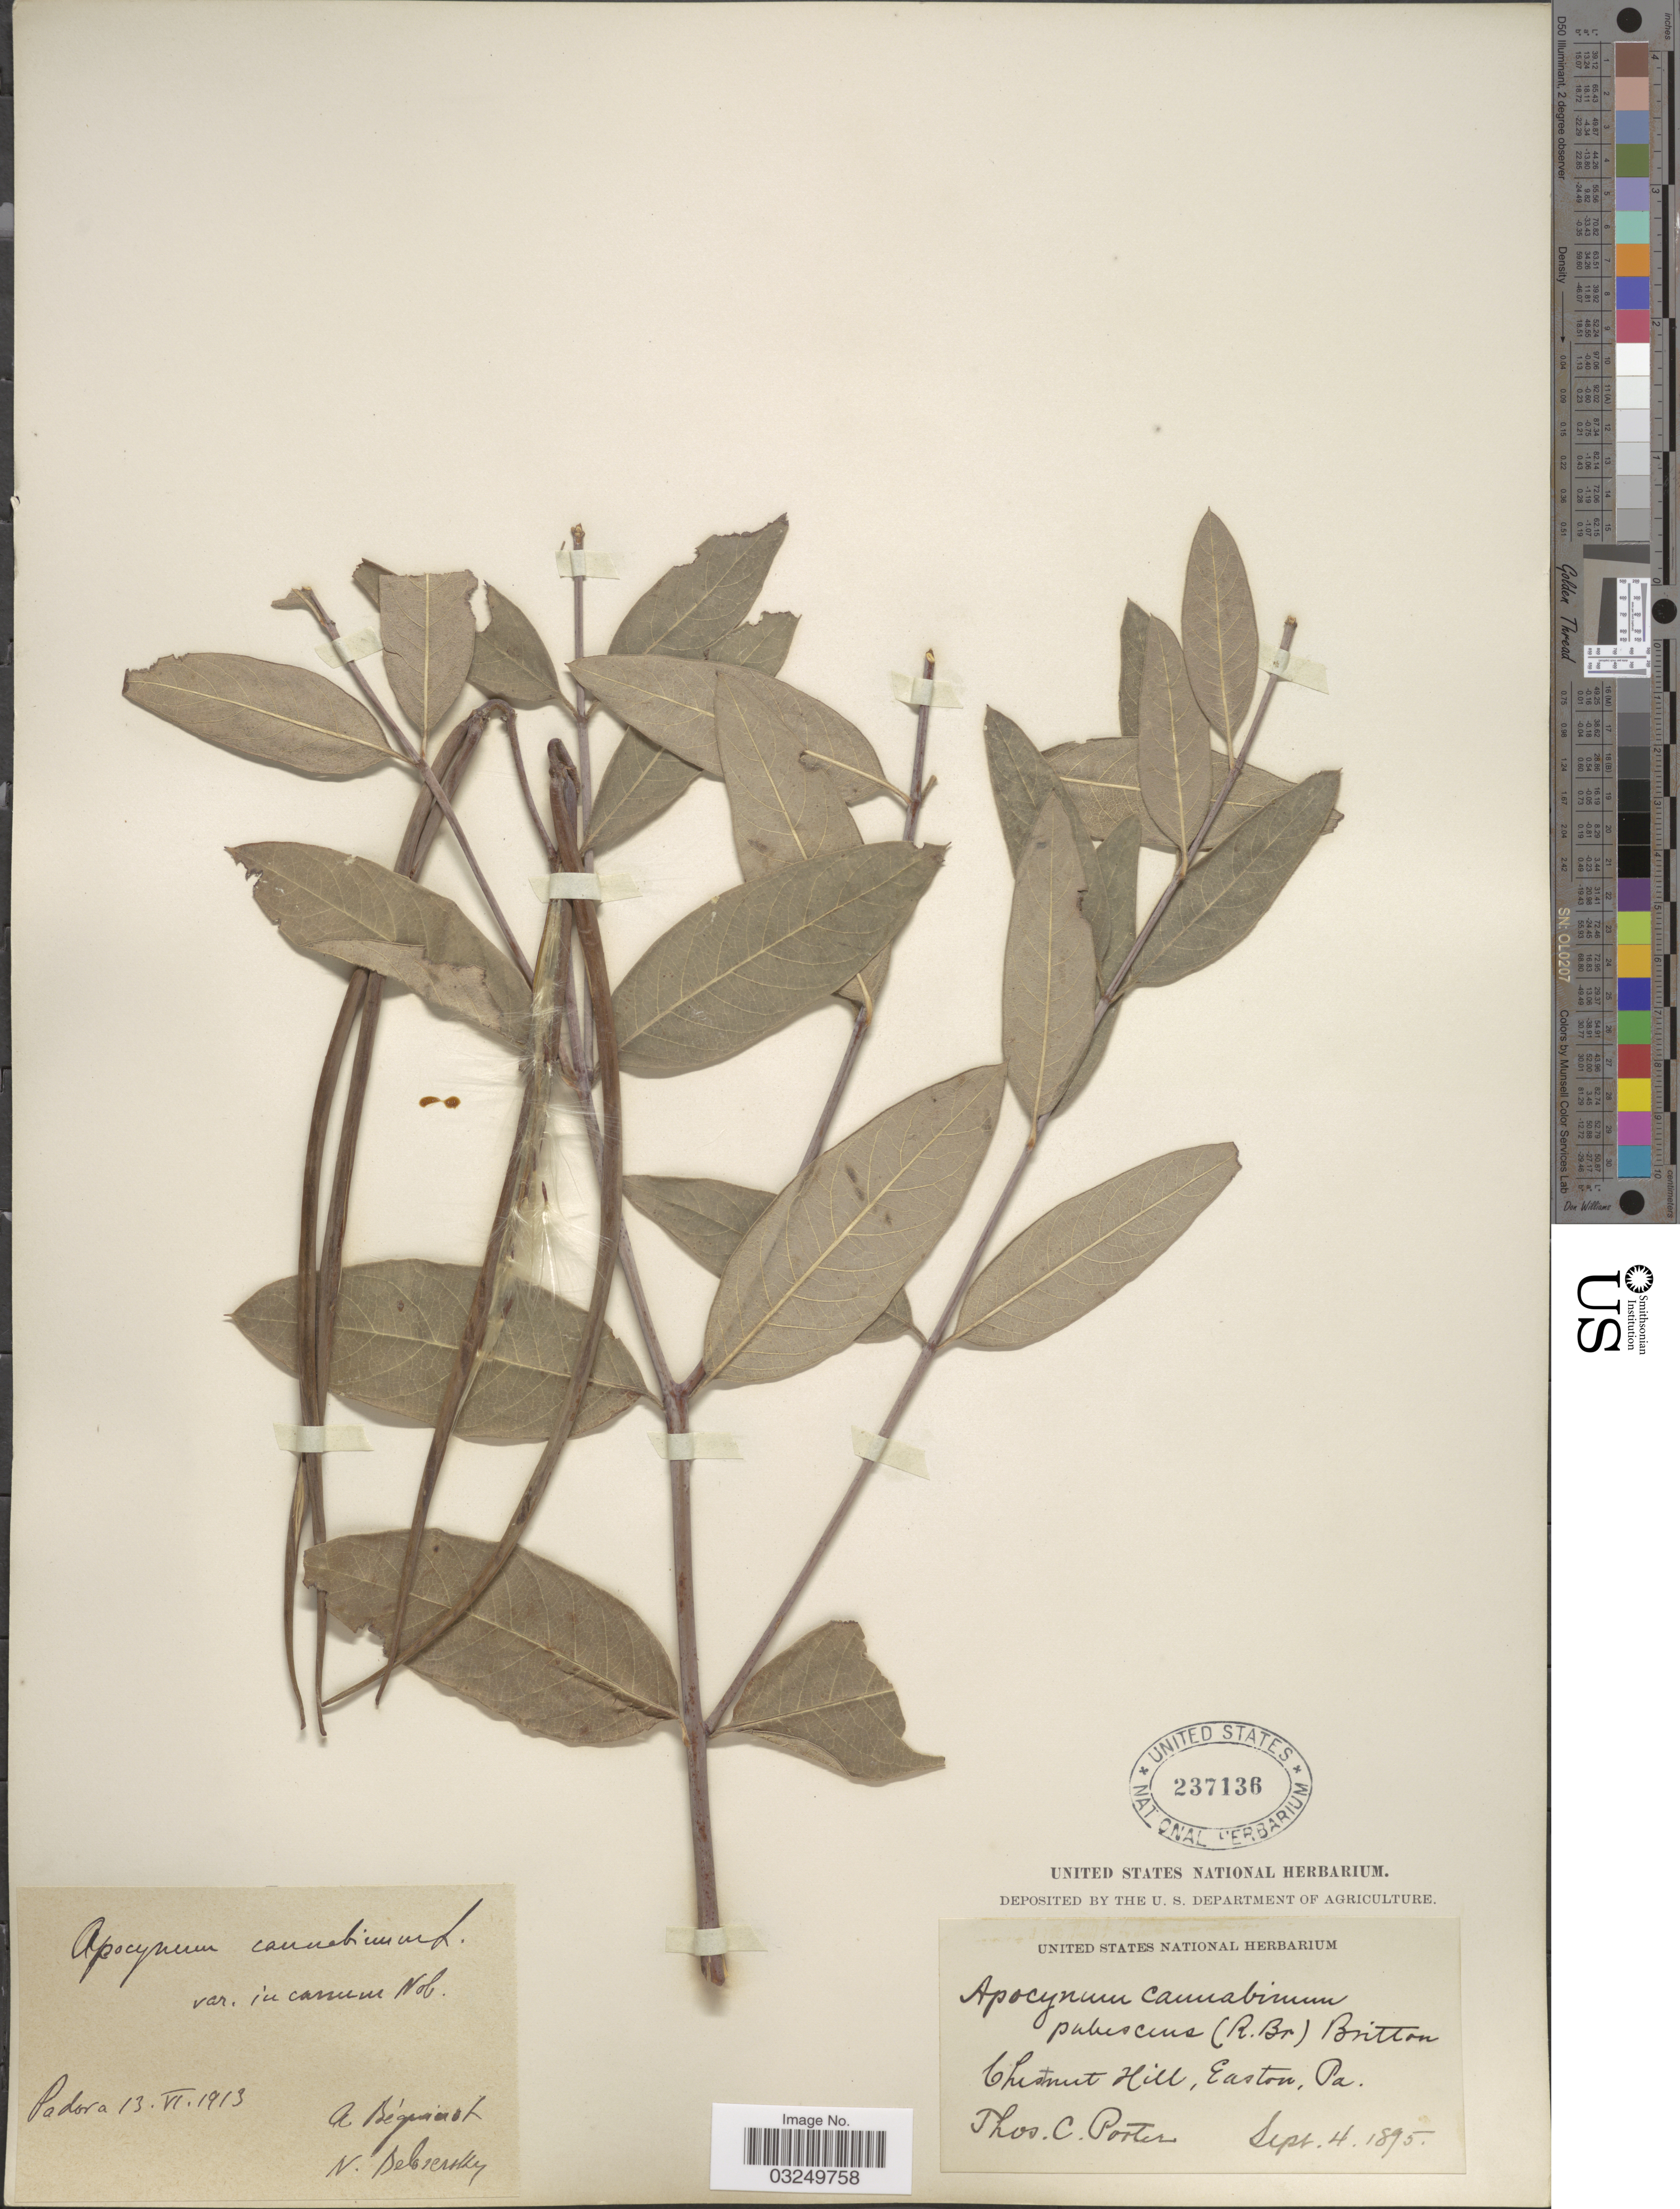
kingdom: Plantae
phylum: Tracheophyta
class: Magnoliopsida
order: Gentianales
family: Apocynaceae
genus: Apocynum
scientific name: Apocynum cannabinum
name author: L.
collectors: T. Porter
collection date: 1895-09-04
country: United States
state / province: Pennsylvania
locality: Chestnut Hill, Easton.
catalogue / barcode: US 237136